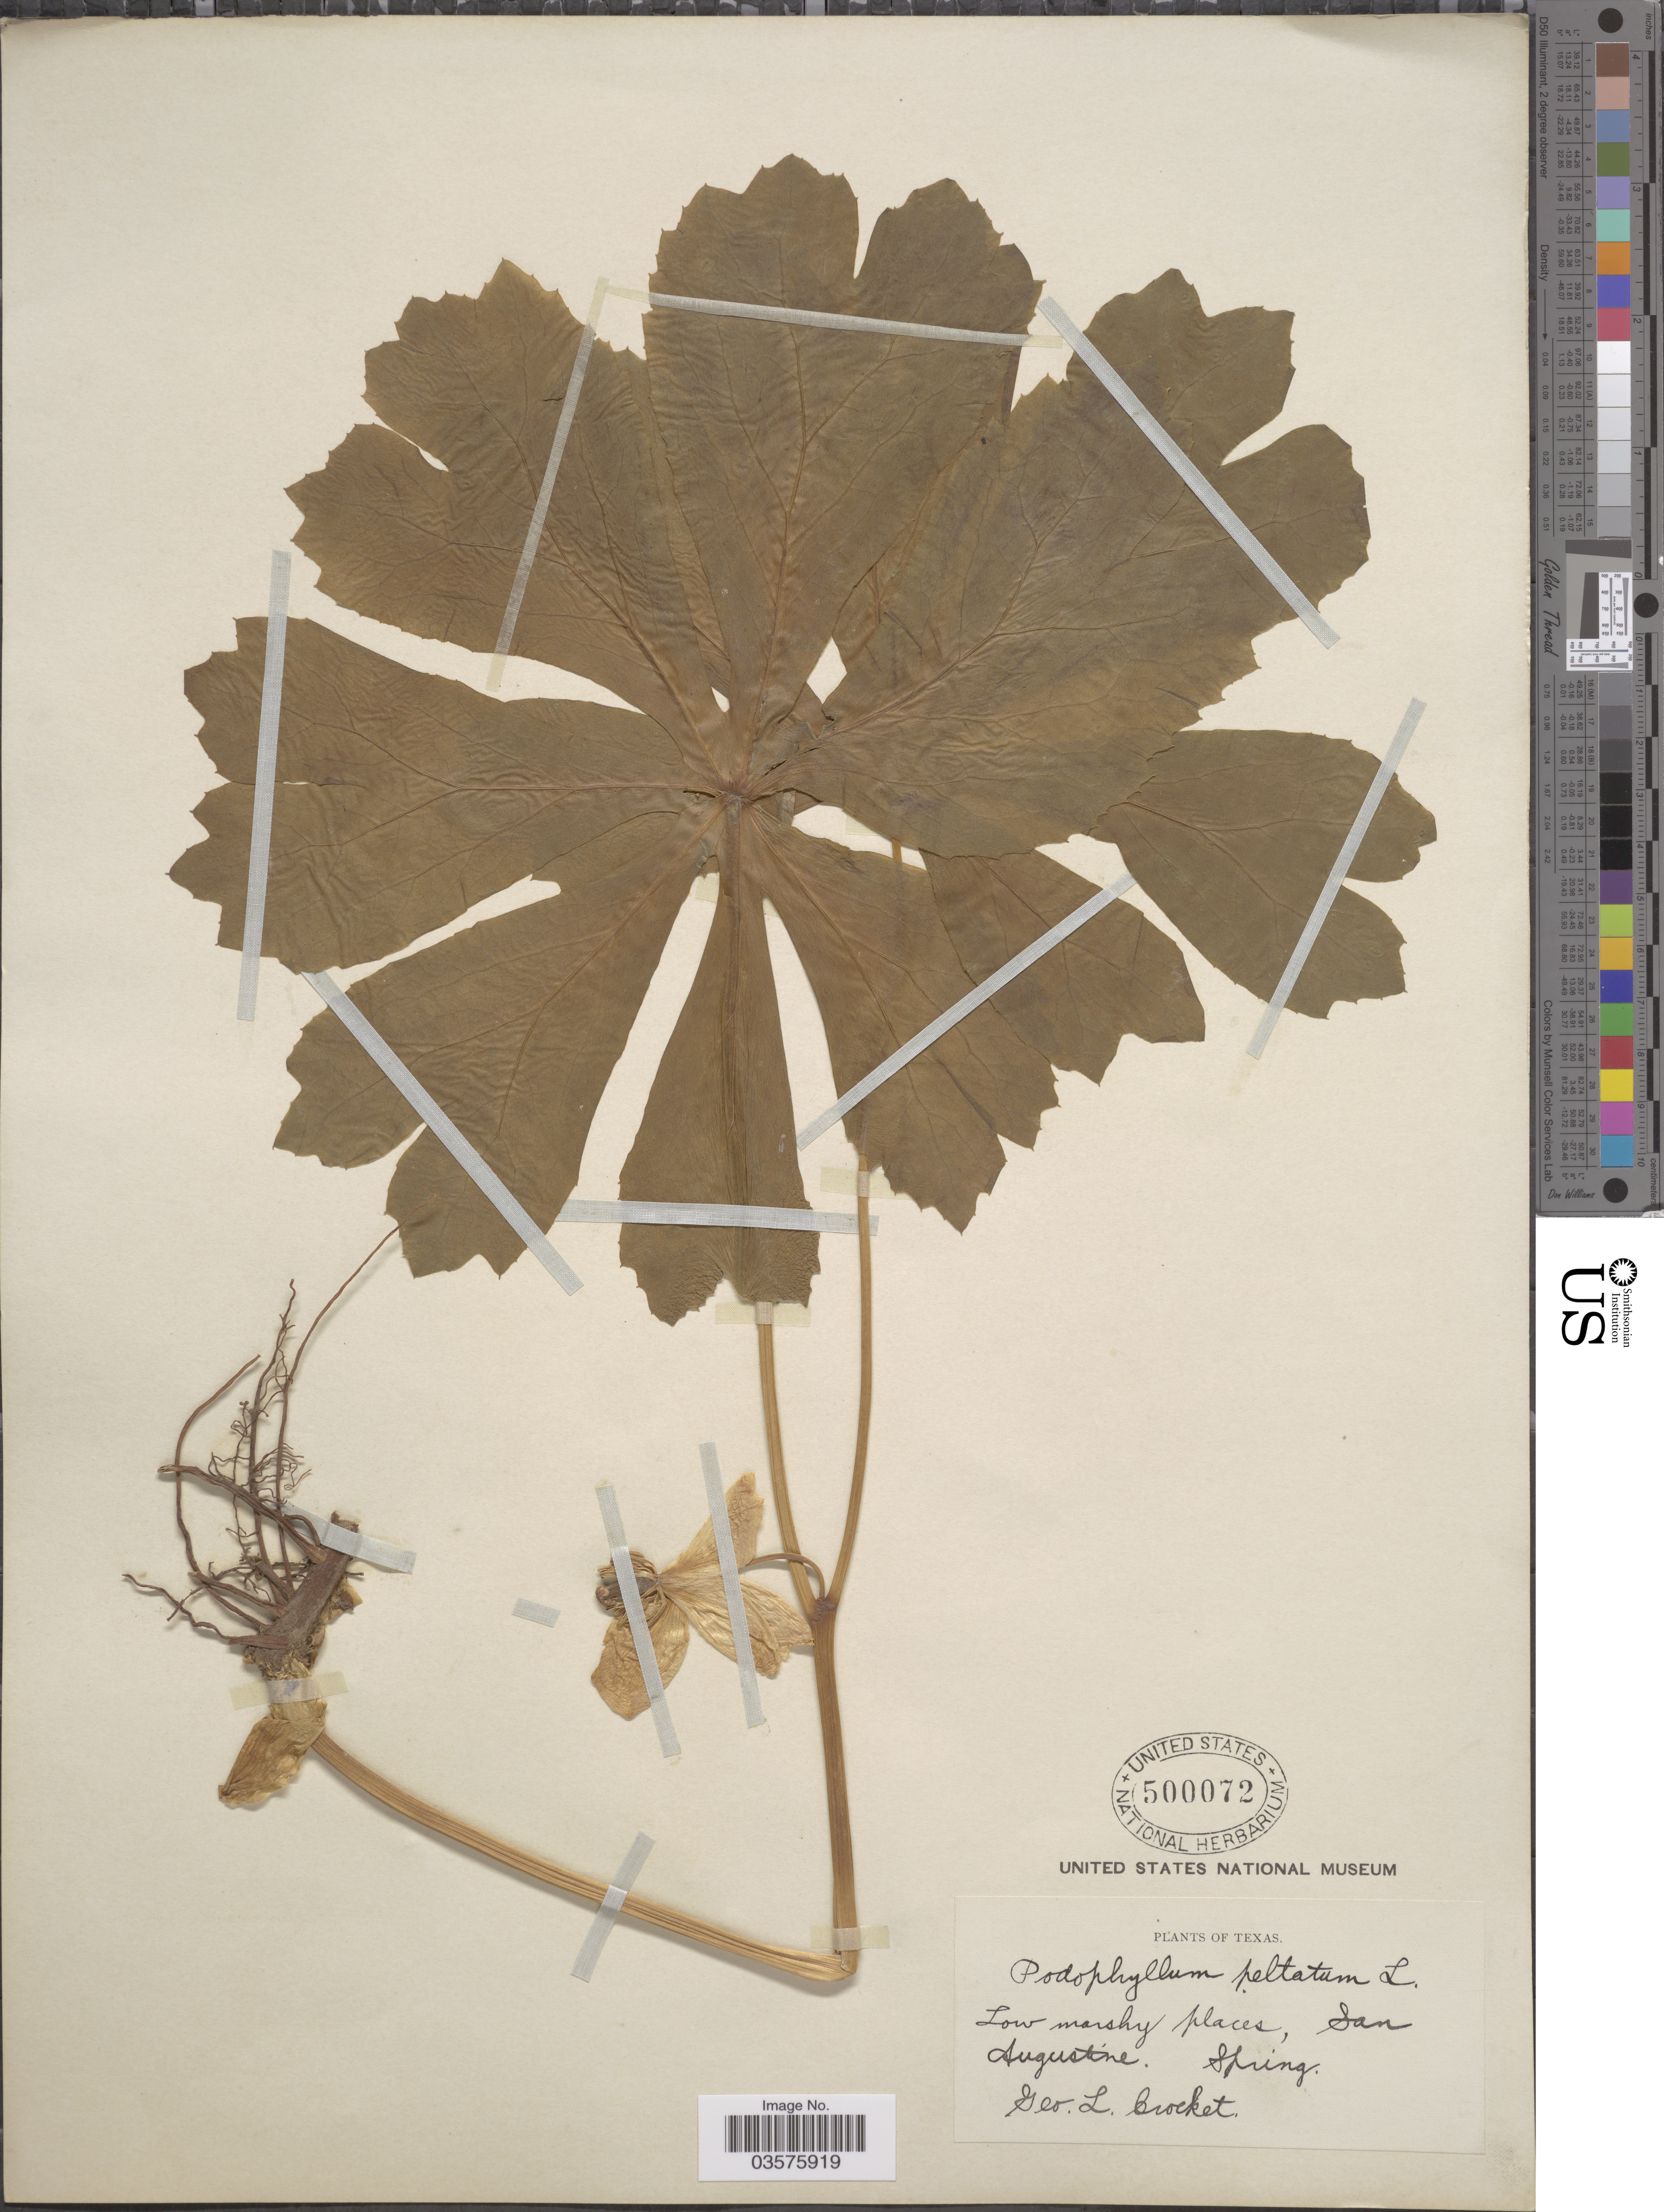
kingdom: Plantae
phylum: Tracheophyta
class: Magnoliopsida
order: Ranunculales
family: Berberidaceae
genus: Podophyllum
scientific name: Podophyllum peltatum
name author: L.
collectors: G. Crocket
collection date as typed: Spring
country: United States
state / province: Texas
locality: San Augustine.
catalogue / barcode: US 500072